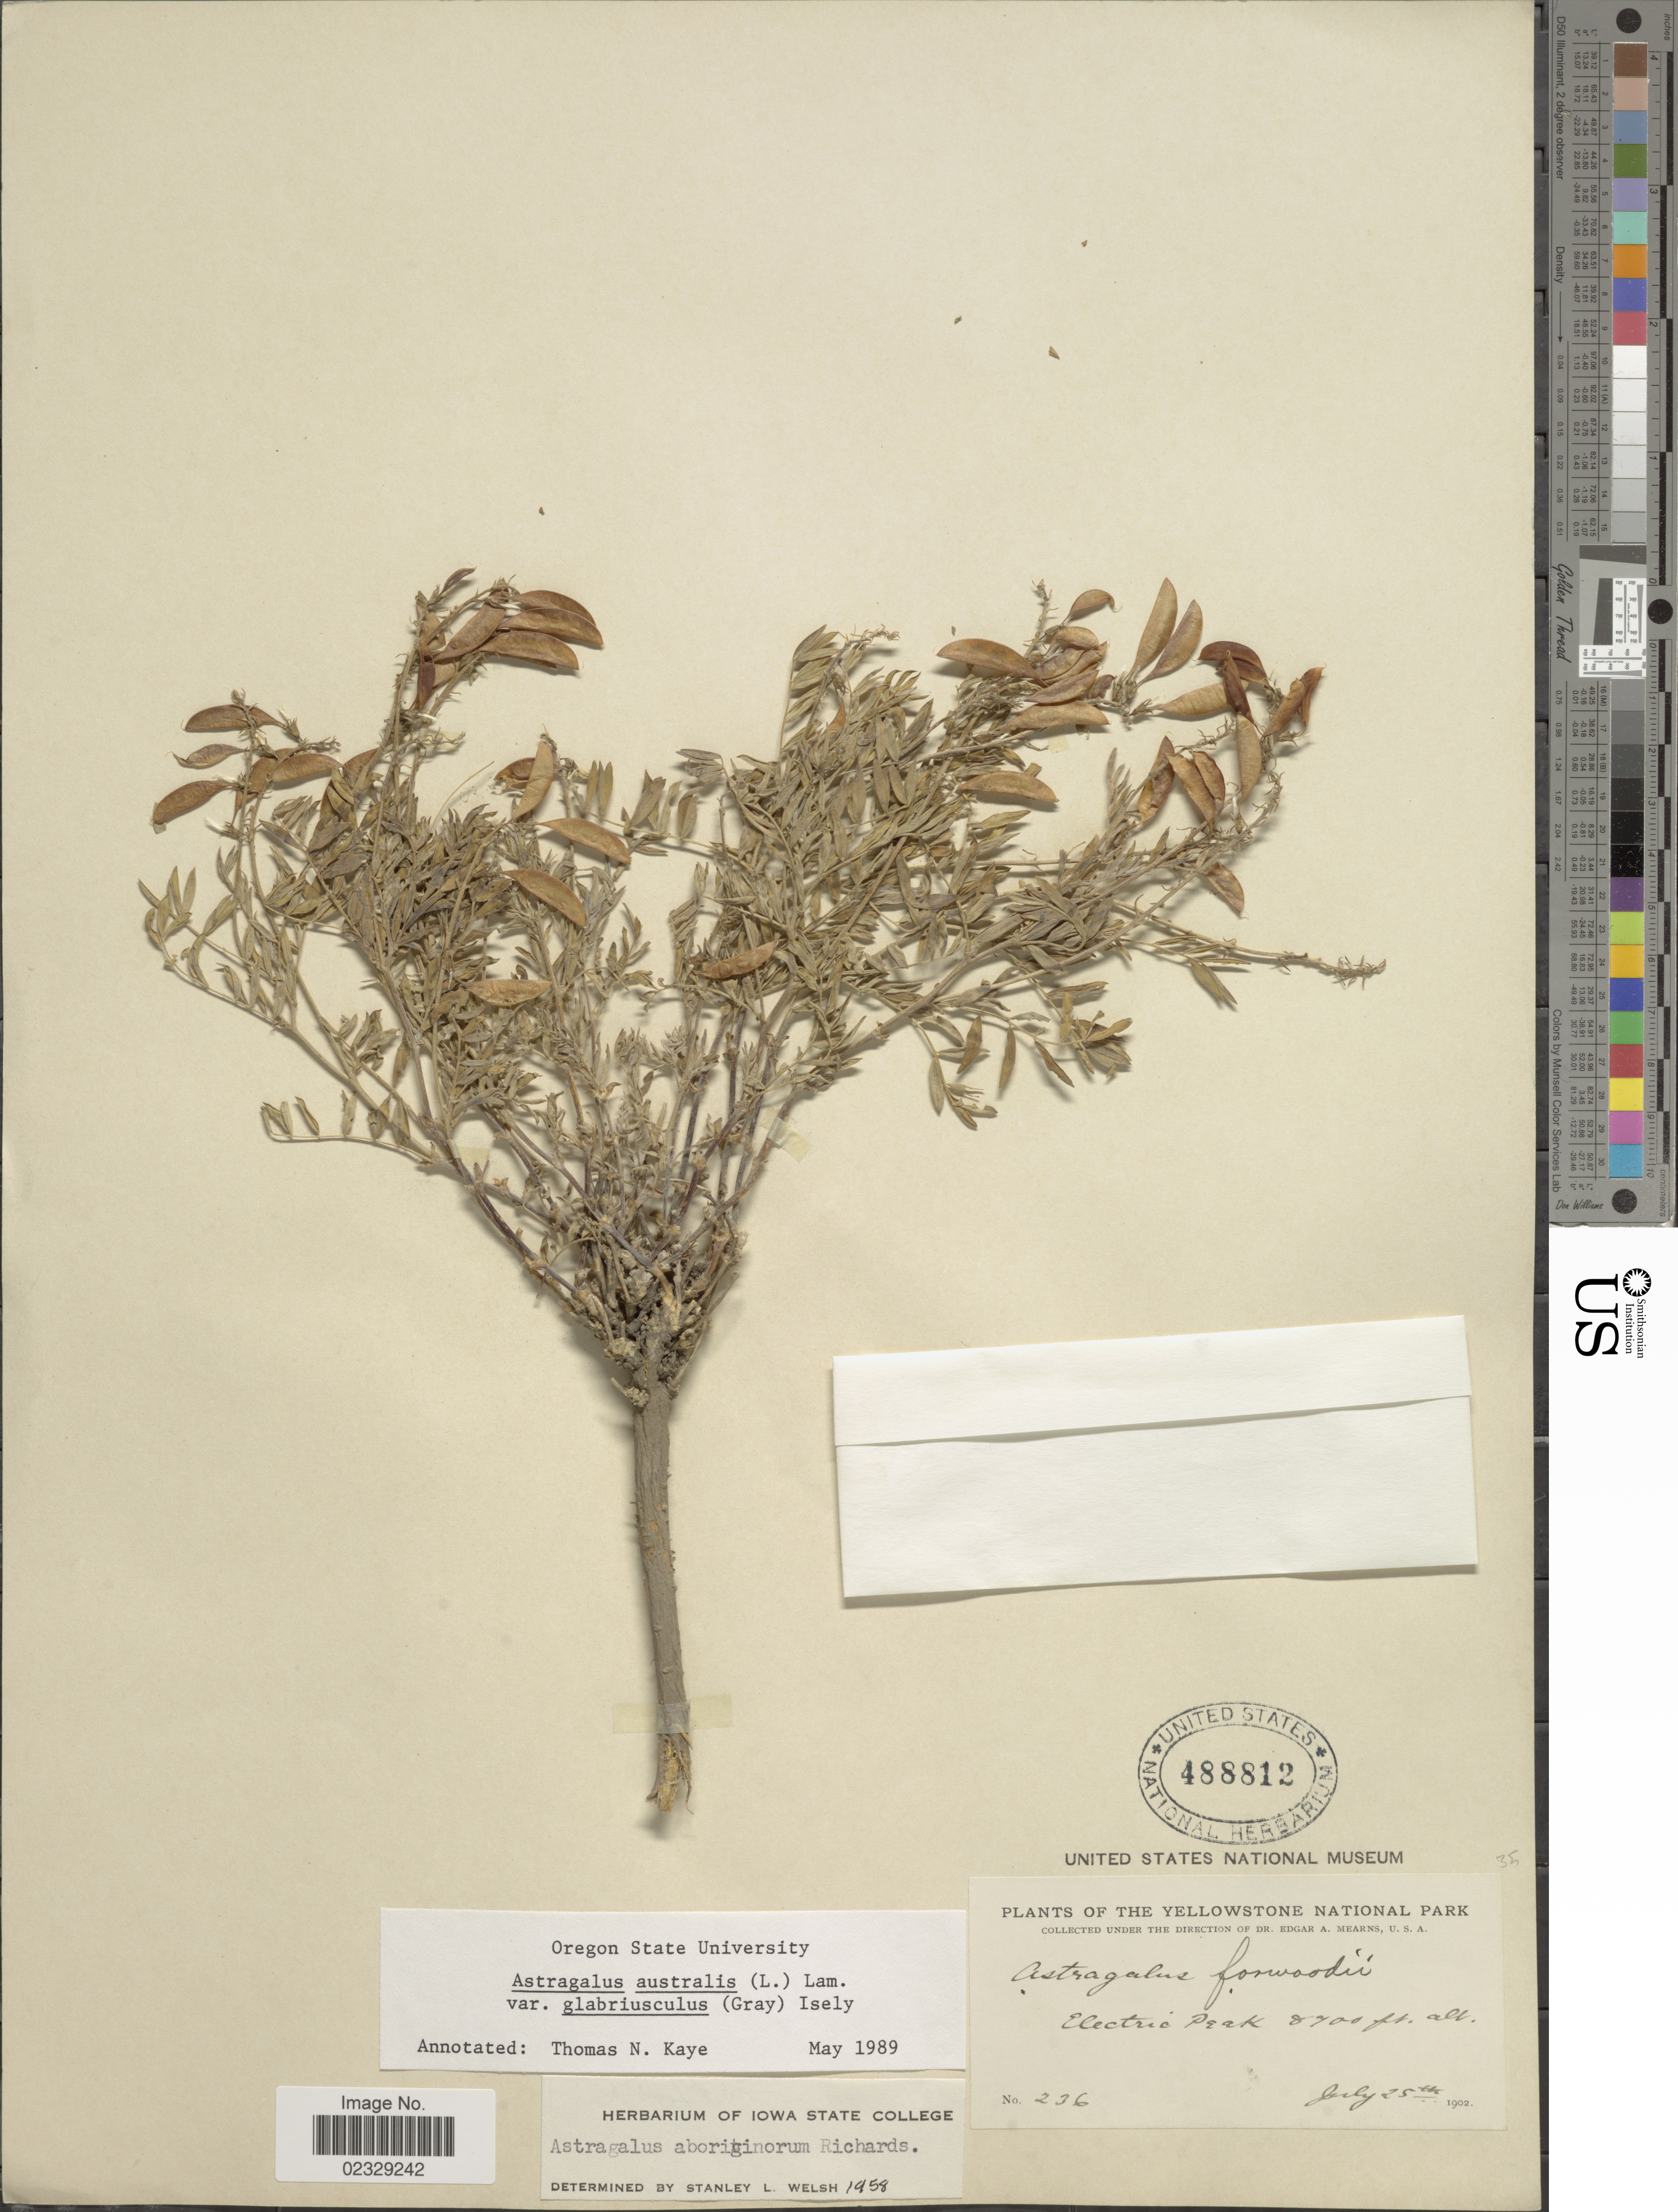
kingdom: Plantae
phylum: Tracheophyta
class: Magnoliopsida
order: Fabales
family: Fabaceae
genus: Astragalus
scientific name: Astragalus australis var. glabriusculus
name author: (Hook.) Isley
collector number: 236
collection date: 1902-07-25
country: United States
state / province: Montana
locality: Yellowstone National Park, Electric Peak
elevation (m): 2652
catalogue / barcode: US 488812